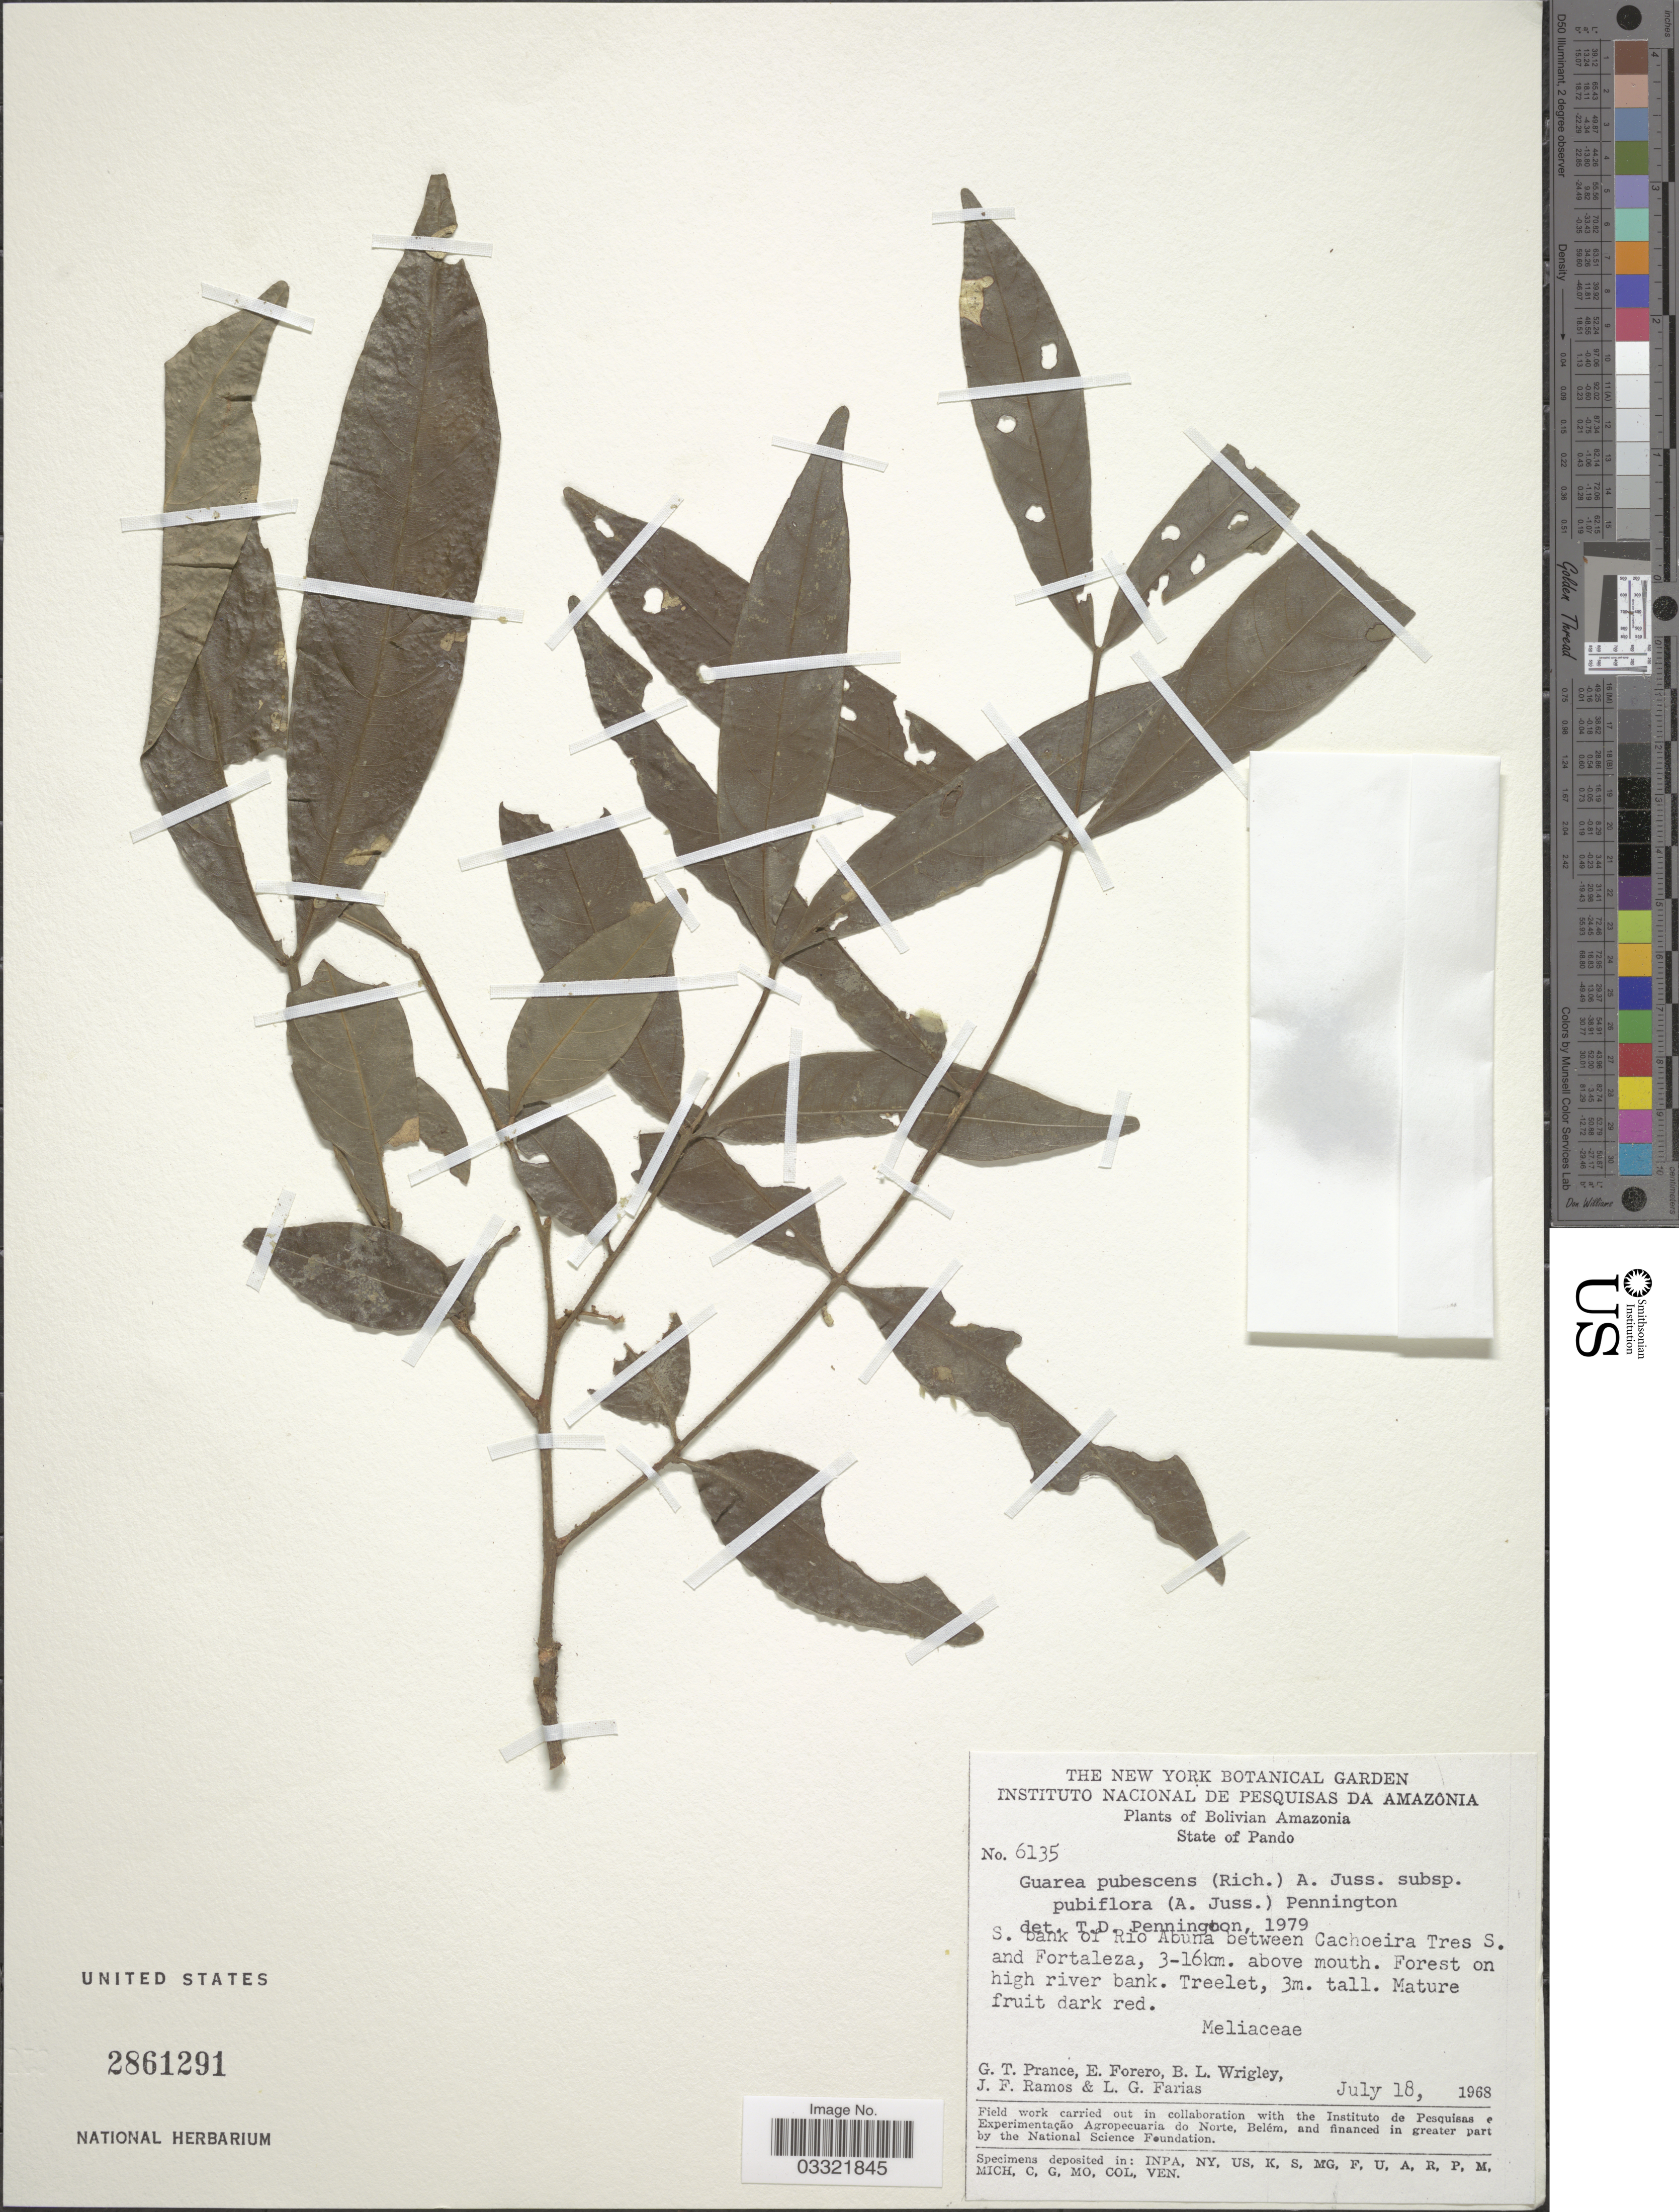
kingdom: Plantae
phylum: Tracheophyta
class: Magnoliopsida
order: Sapindales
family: Meliaceae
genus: Guarea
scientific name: Guarea pubescens subsp. pubiflora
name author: (J. Juss.) T.D. Penn.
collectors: G. T. Prance, E. Forero, B. L. Wrigley, J. F. Ramos & L. G. Farias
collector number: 6135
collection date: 1968-07-18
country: Bolivia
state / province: Pando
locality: Bolivian Amazonia. S. bank of Rio Abuña between Cachoeira Tres S. and Fortaleza, 3-16km. above mouth.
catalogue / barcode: US 2861291